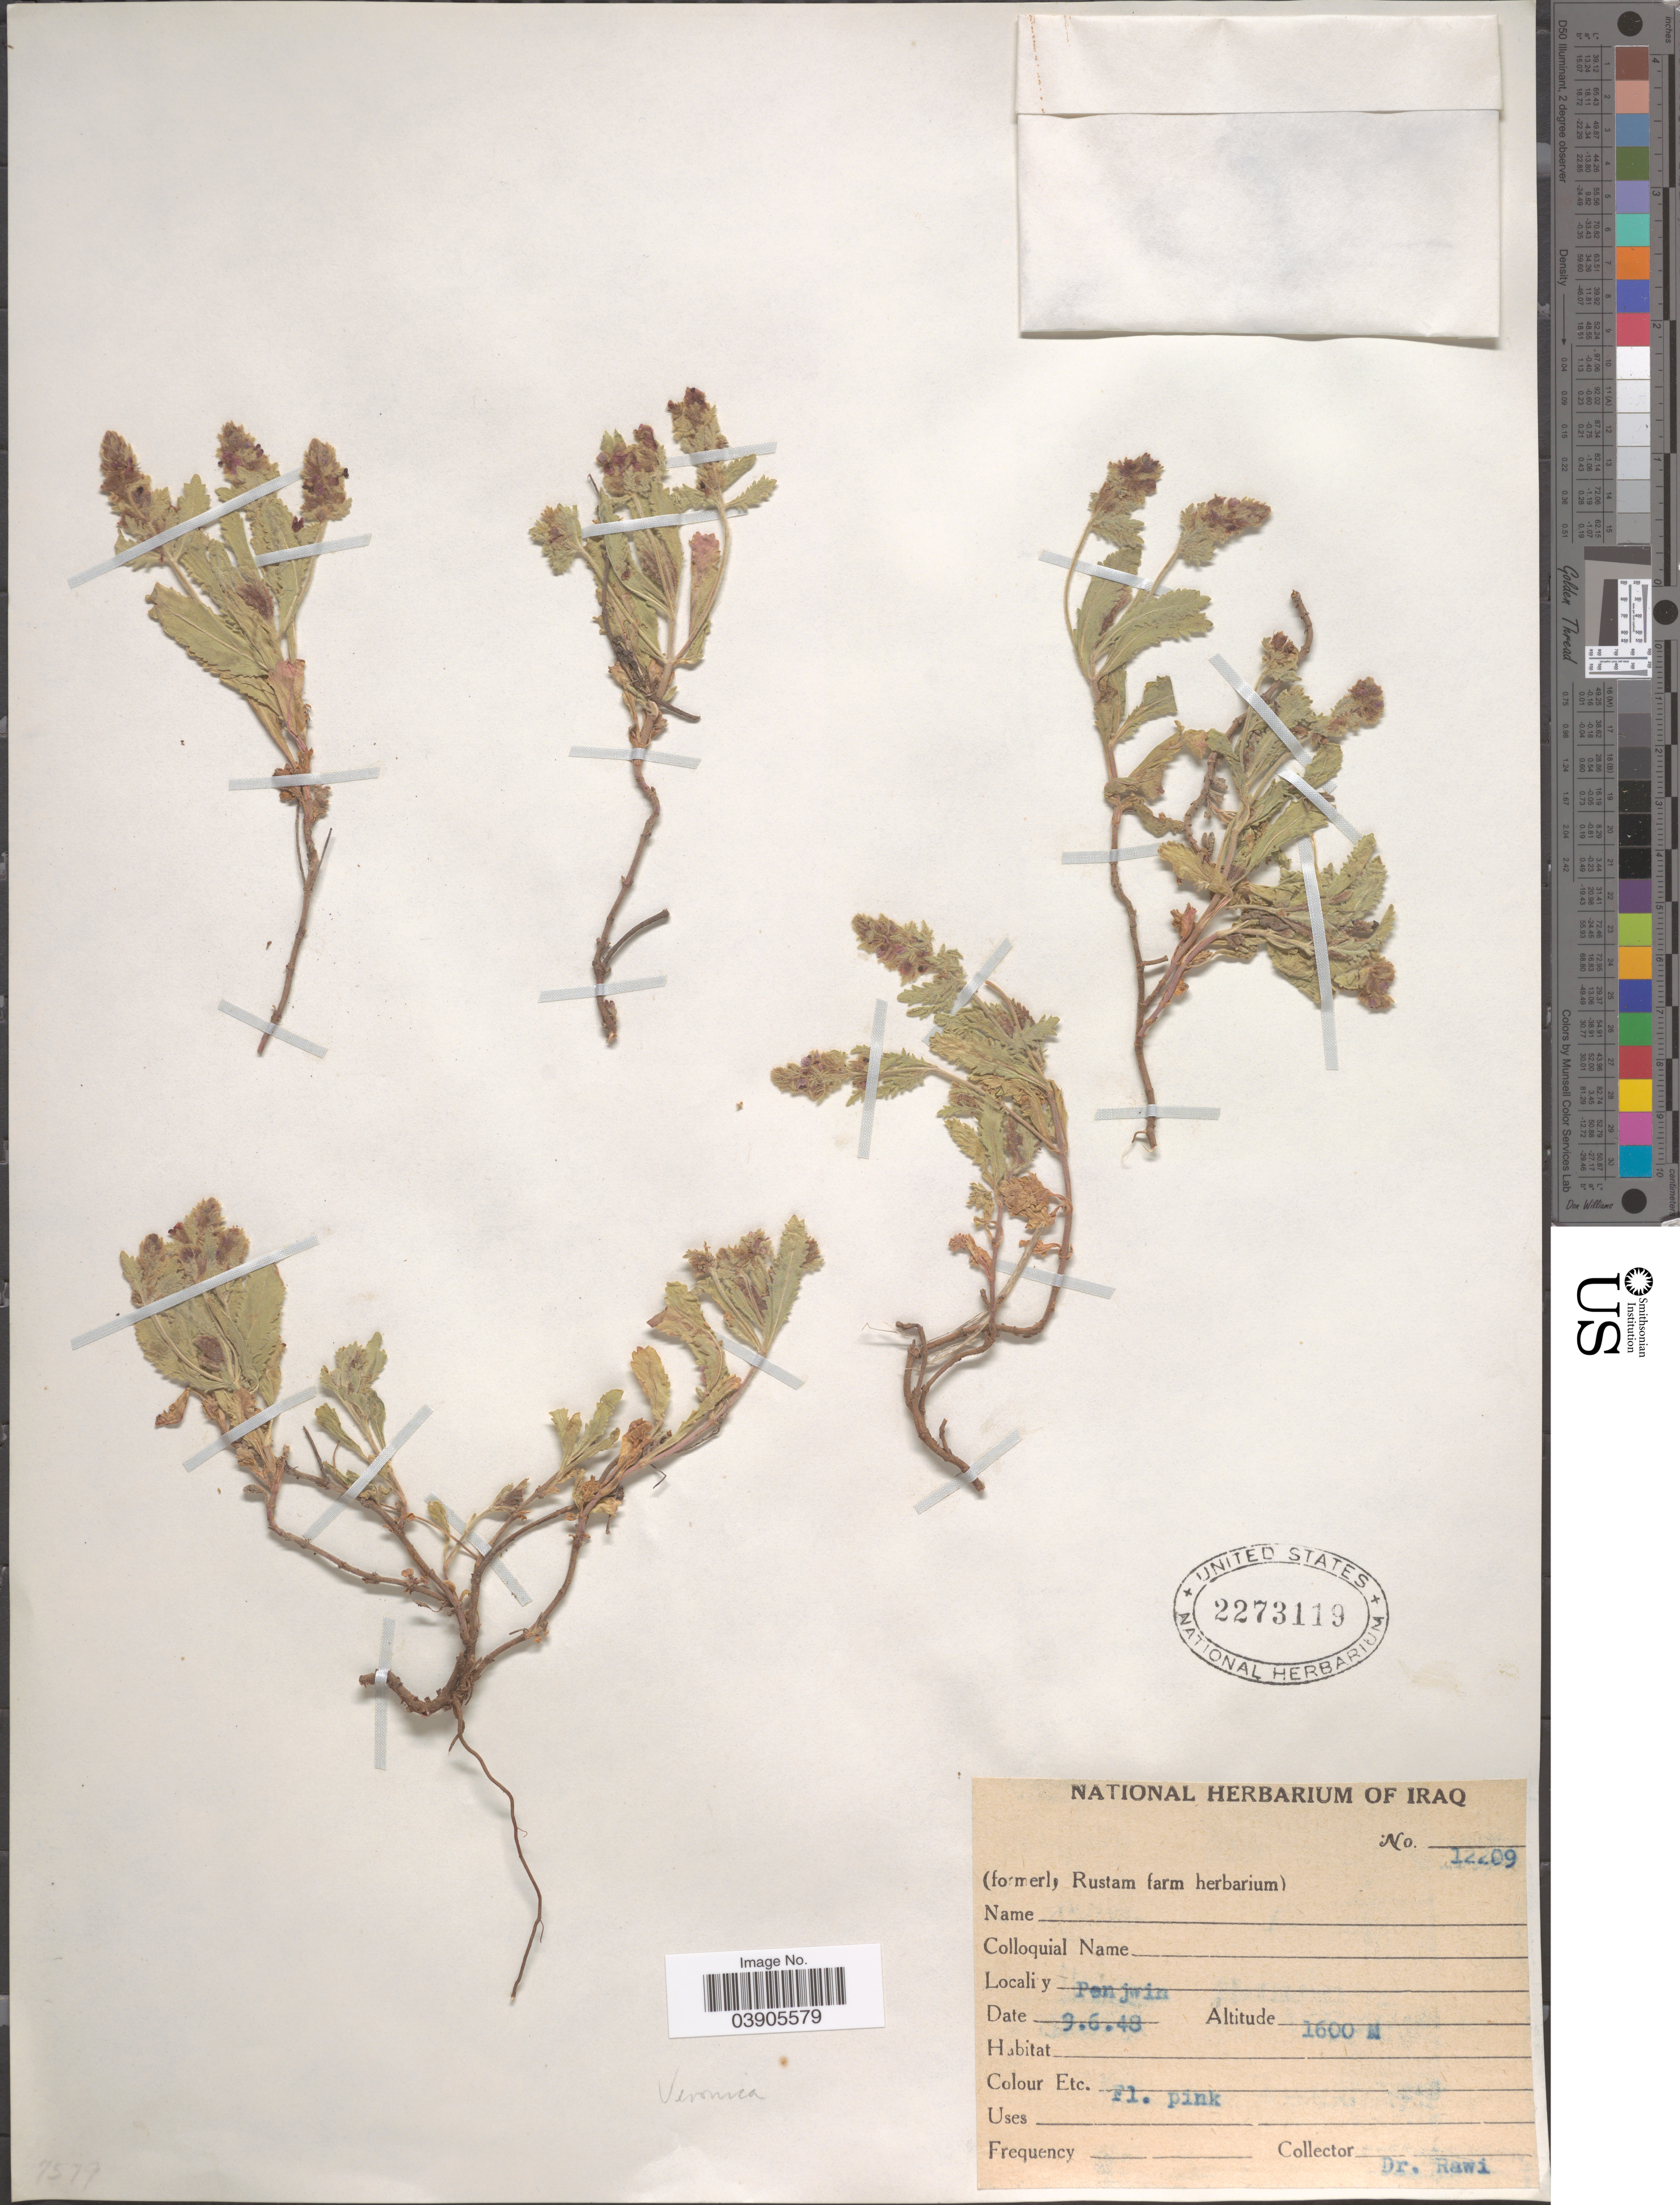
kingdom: Plantae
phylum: Tracheophyta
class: Magnoliopsida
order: Lamiales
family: Plantaginaceae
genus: Veronica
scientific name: Veronica sect. Hebe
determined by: Albach, Dirk C.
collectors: -. Rawi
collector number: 12209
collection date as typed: Transcribed d/m/y: 9/6/48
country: Iraq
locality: Penjwin.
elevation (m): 1600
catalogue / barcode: US 2273119